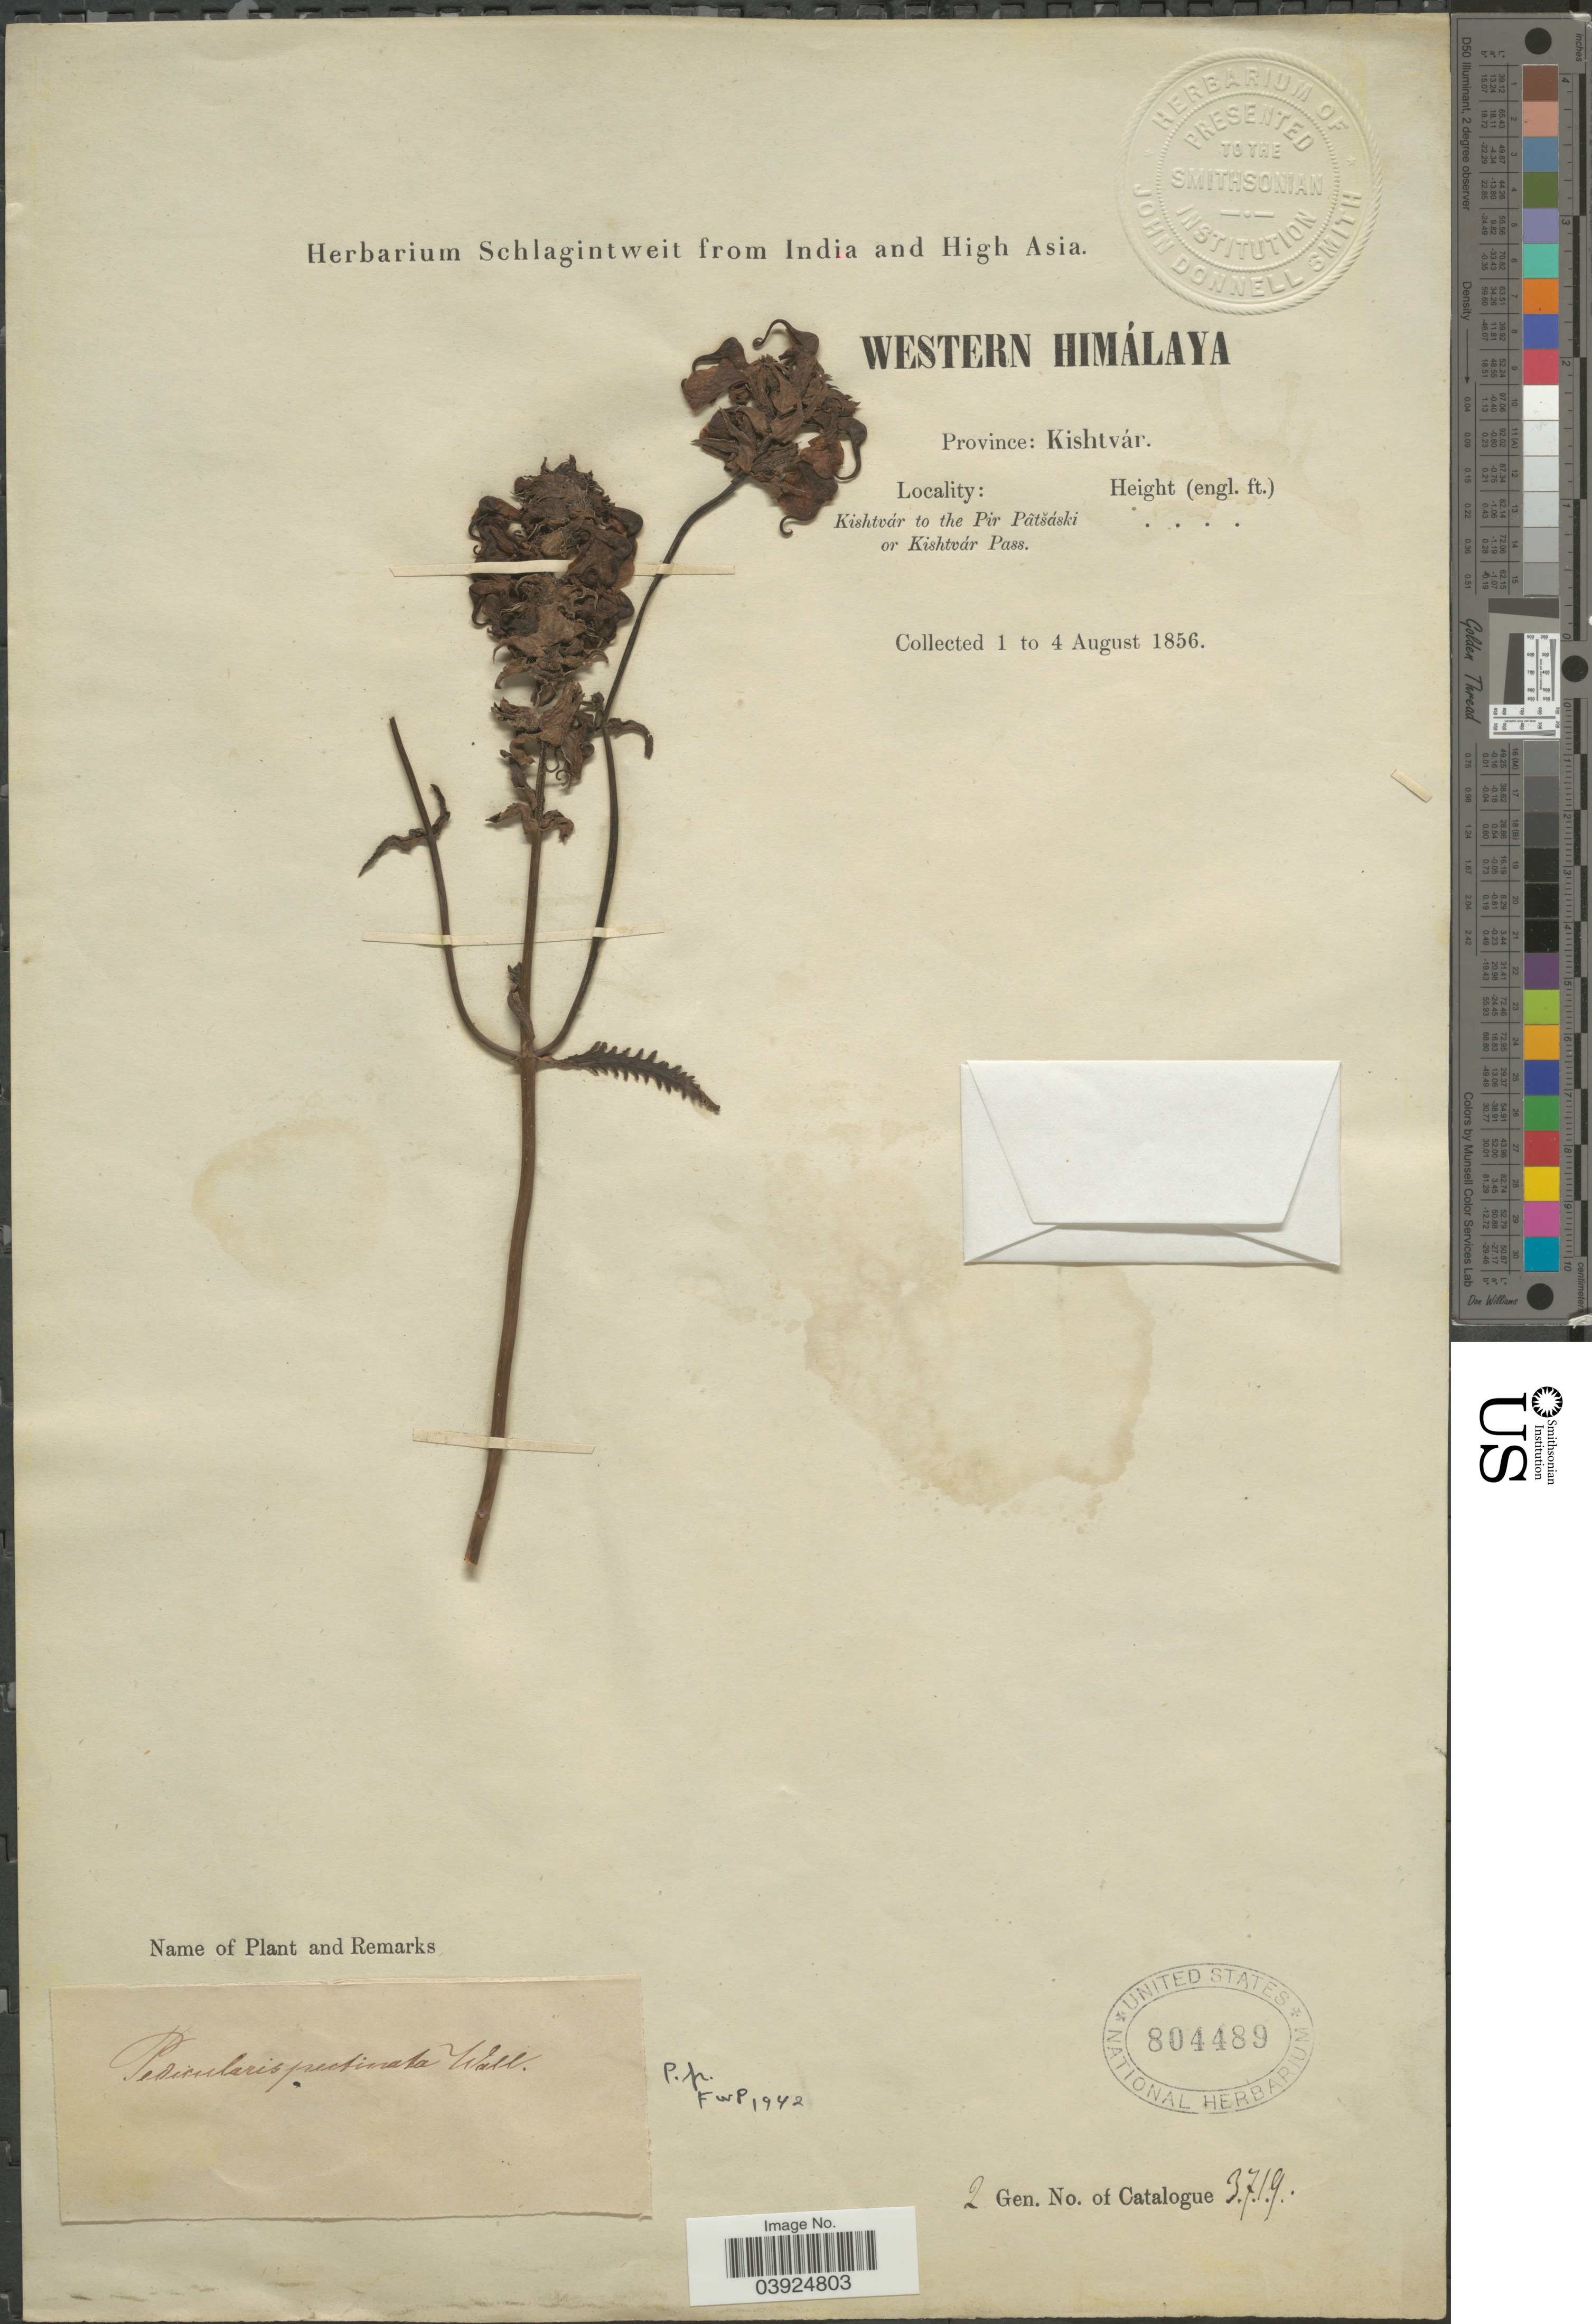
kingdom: Plantae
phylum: Tracheophyta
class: Magnoliopsida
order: Lamiales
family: Orobanchaceae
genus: Pedicularis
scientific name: Pedicularis pectinata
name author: Wall. ex Benth.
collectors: ex herb. Schlagintweit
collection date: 1856-08-01/1856-08-04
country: India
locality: Western Himálaya. Province: Kishtvár. Kishtvár to the Pir Pãtšáski or Kishtvár Pass.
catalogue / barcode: US 804489